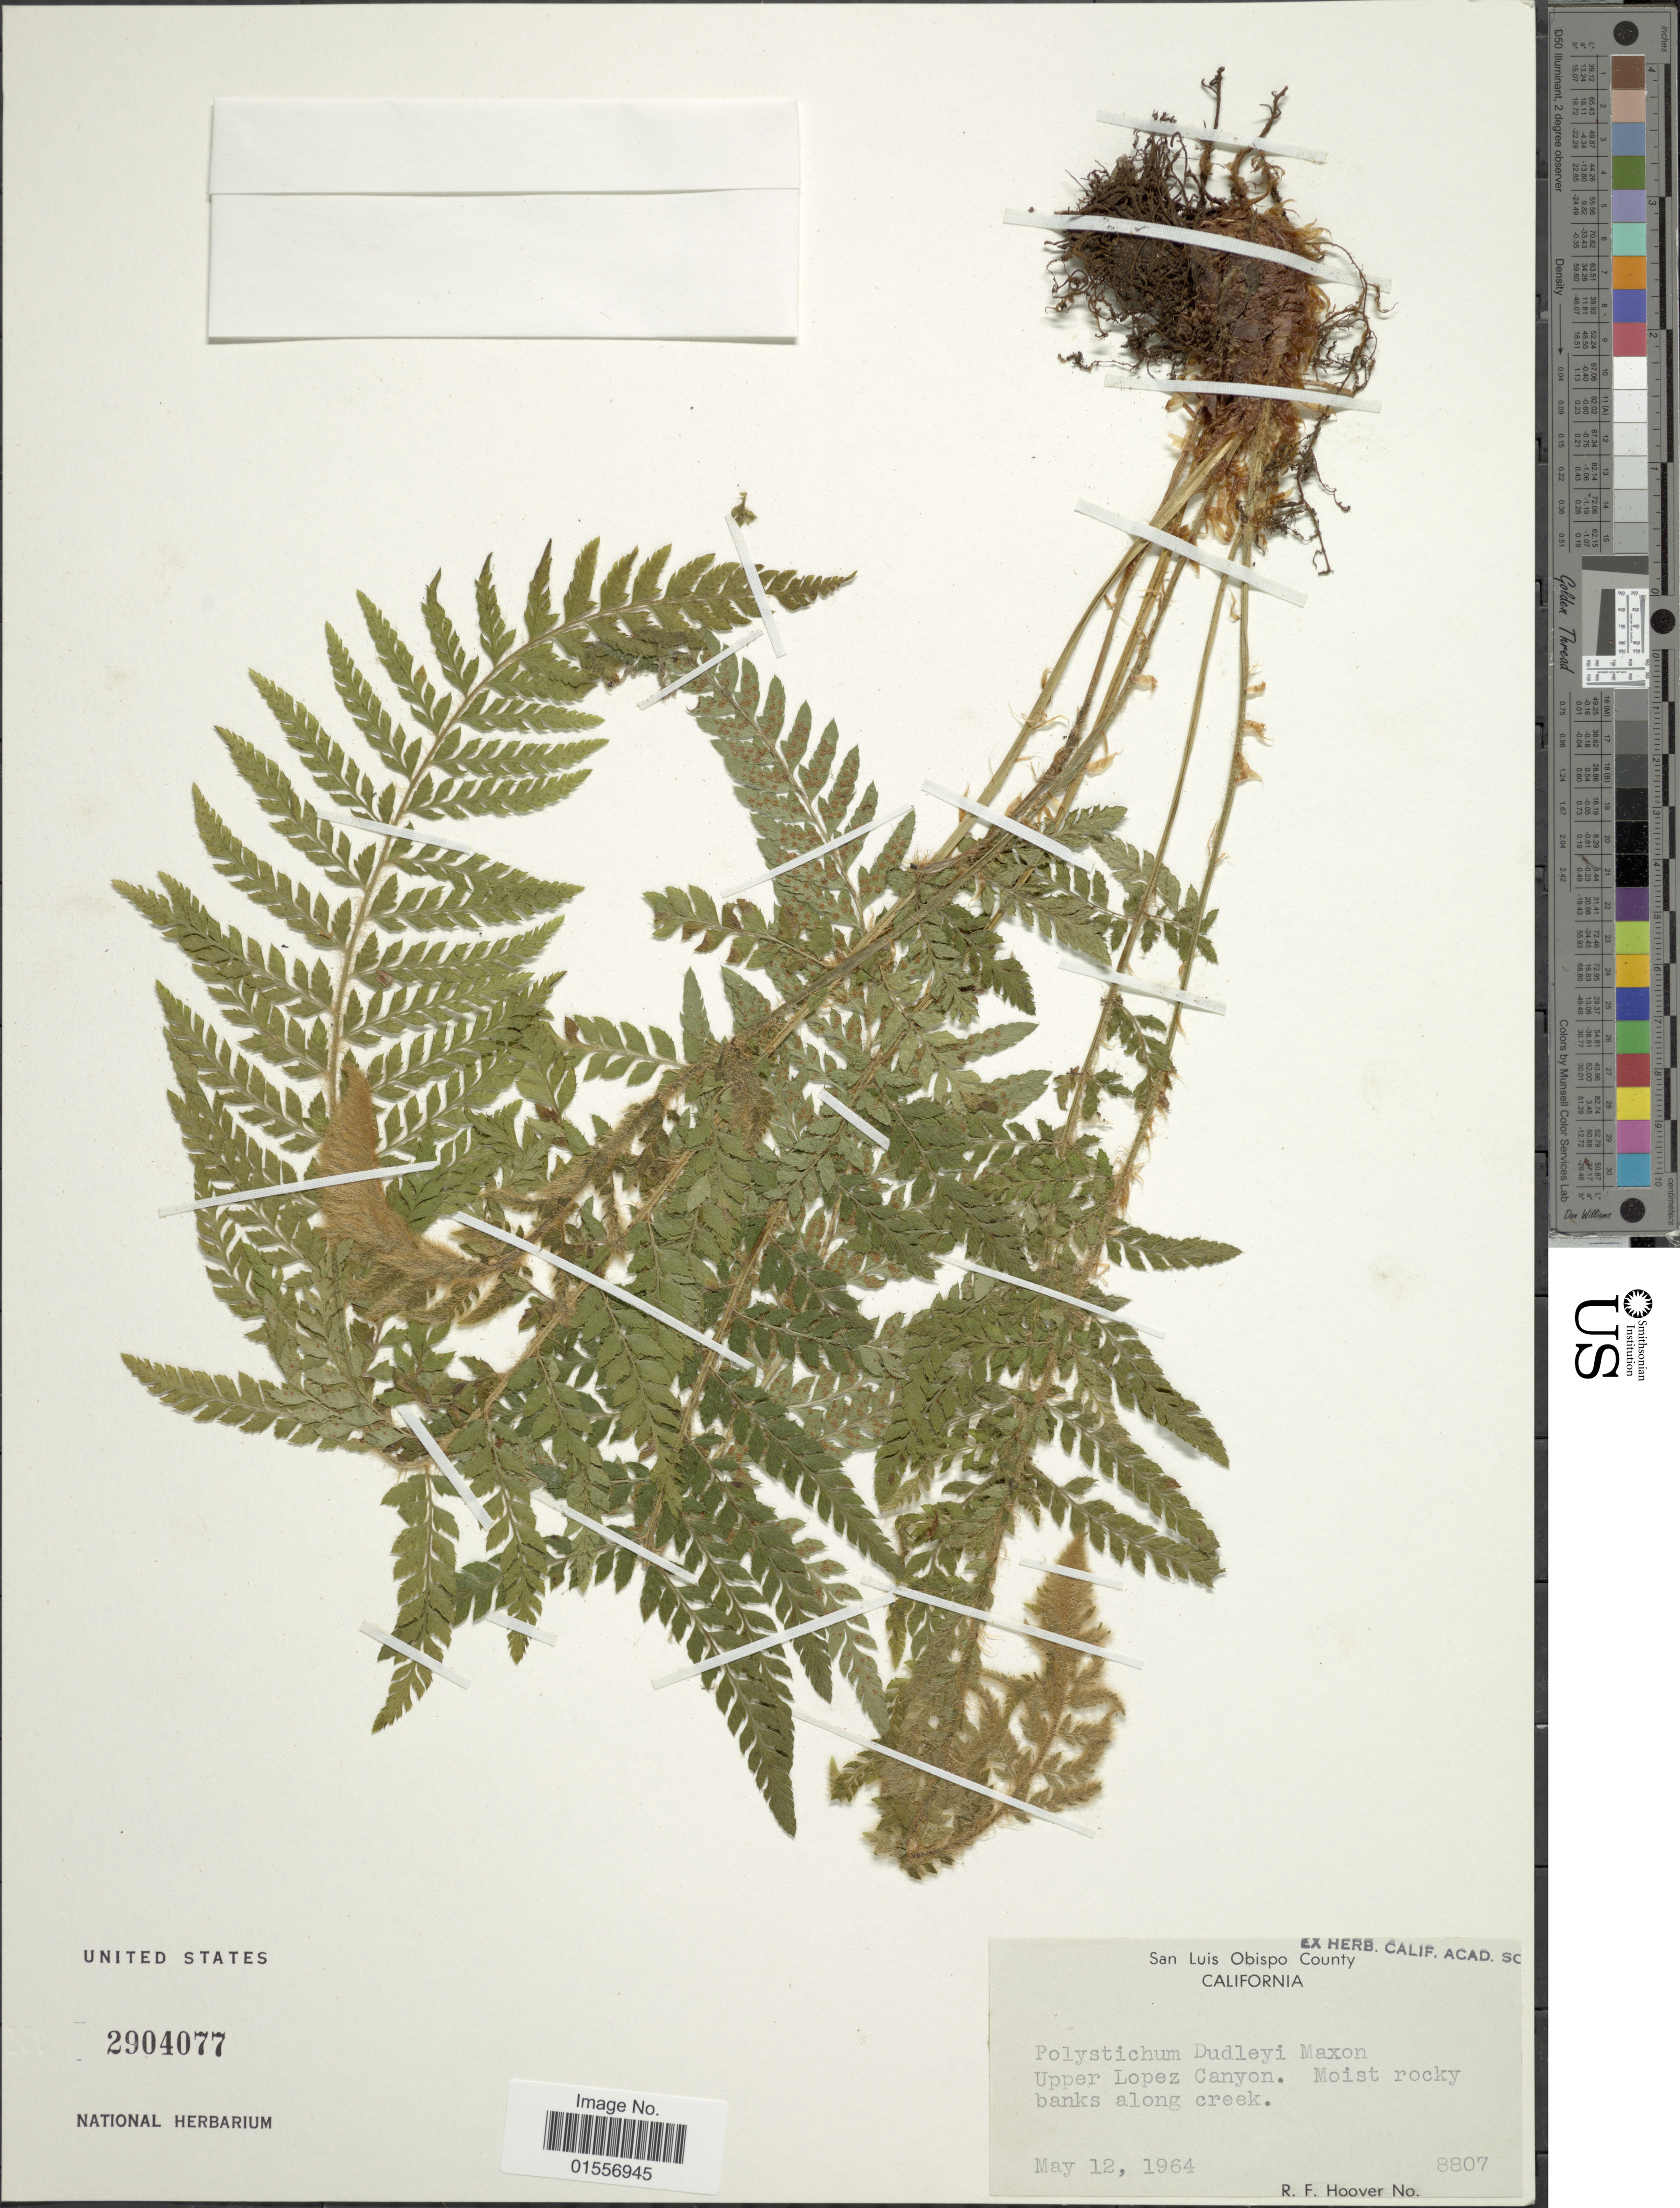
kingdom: Plantae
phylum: Tracheophyta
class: Polypodiopsida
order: Polypodiales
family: Dryopteridaceae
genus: Polystichum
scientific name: Polystichum dudleyi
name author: Maxon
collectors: R. F. Hoover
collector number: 8807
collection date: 1964-05-12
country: United States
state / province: California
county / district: San Luis Obispo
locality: San Luis Obispo County, California, Upper Lopez Canyon, Moist rocky banks along creek.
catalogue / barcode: US 2904077